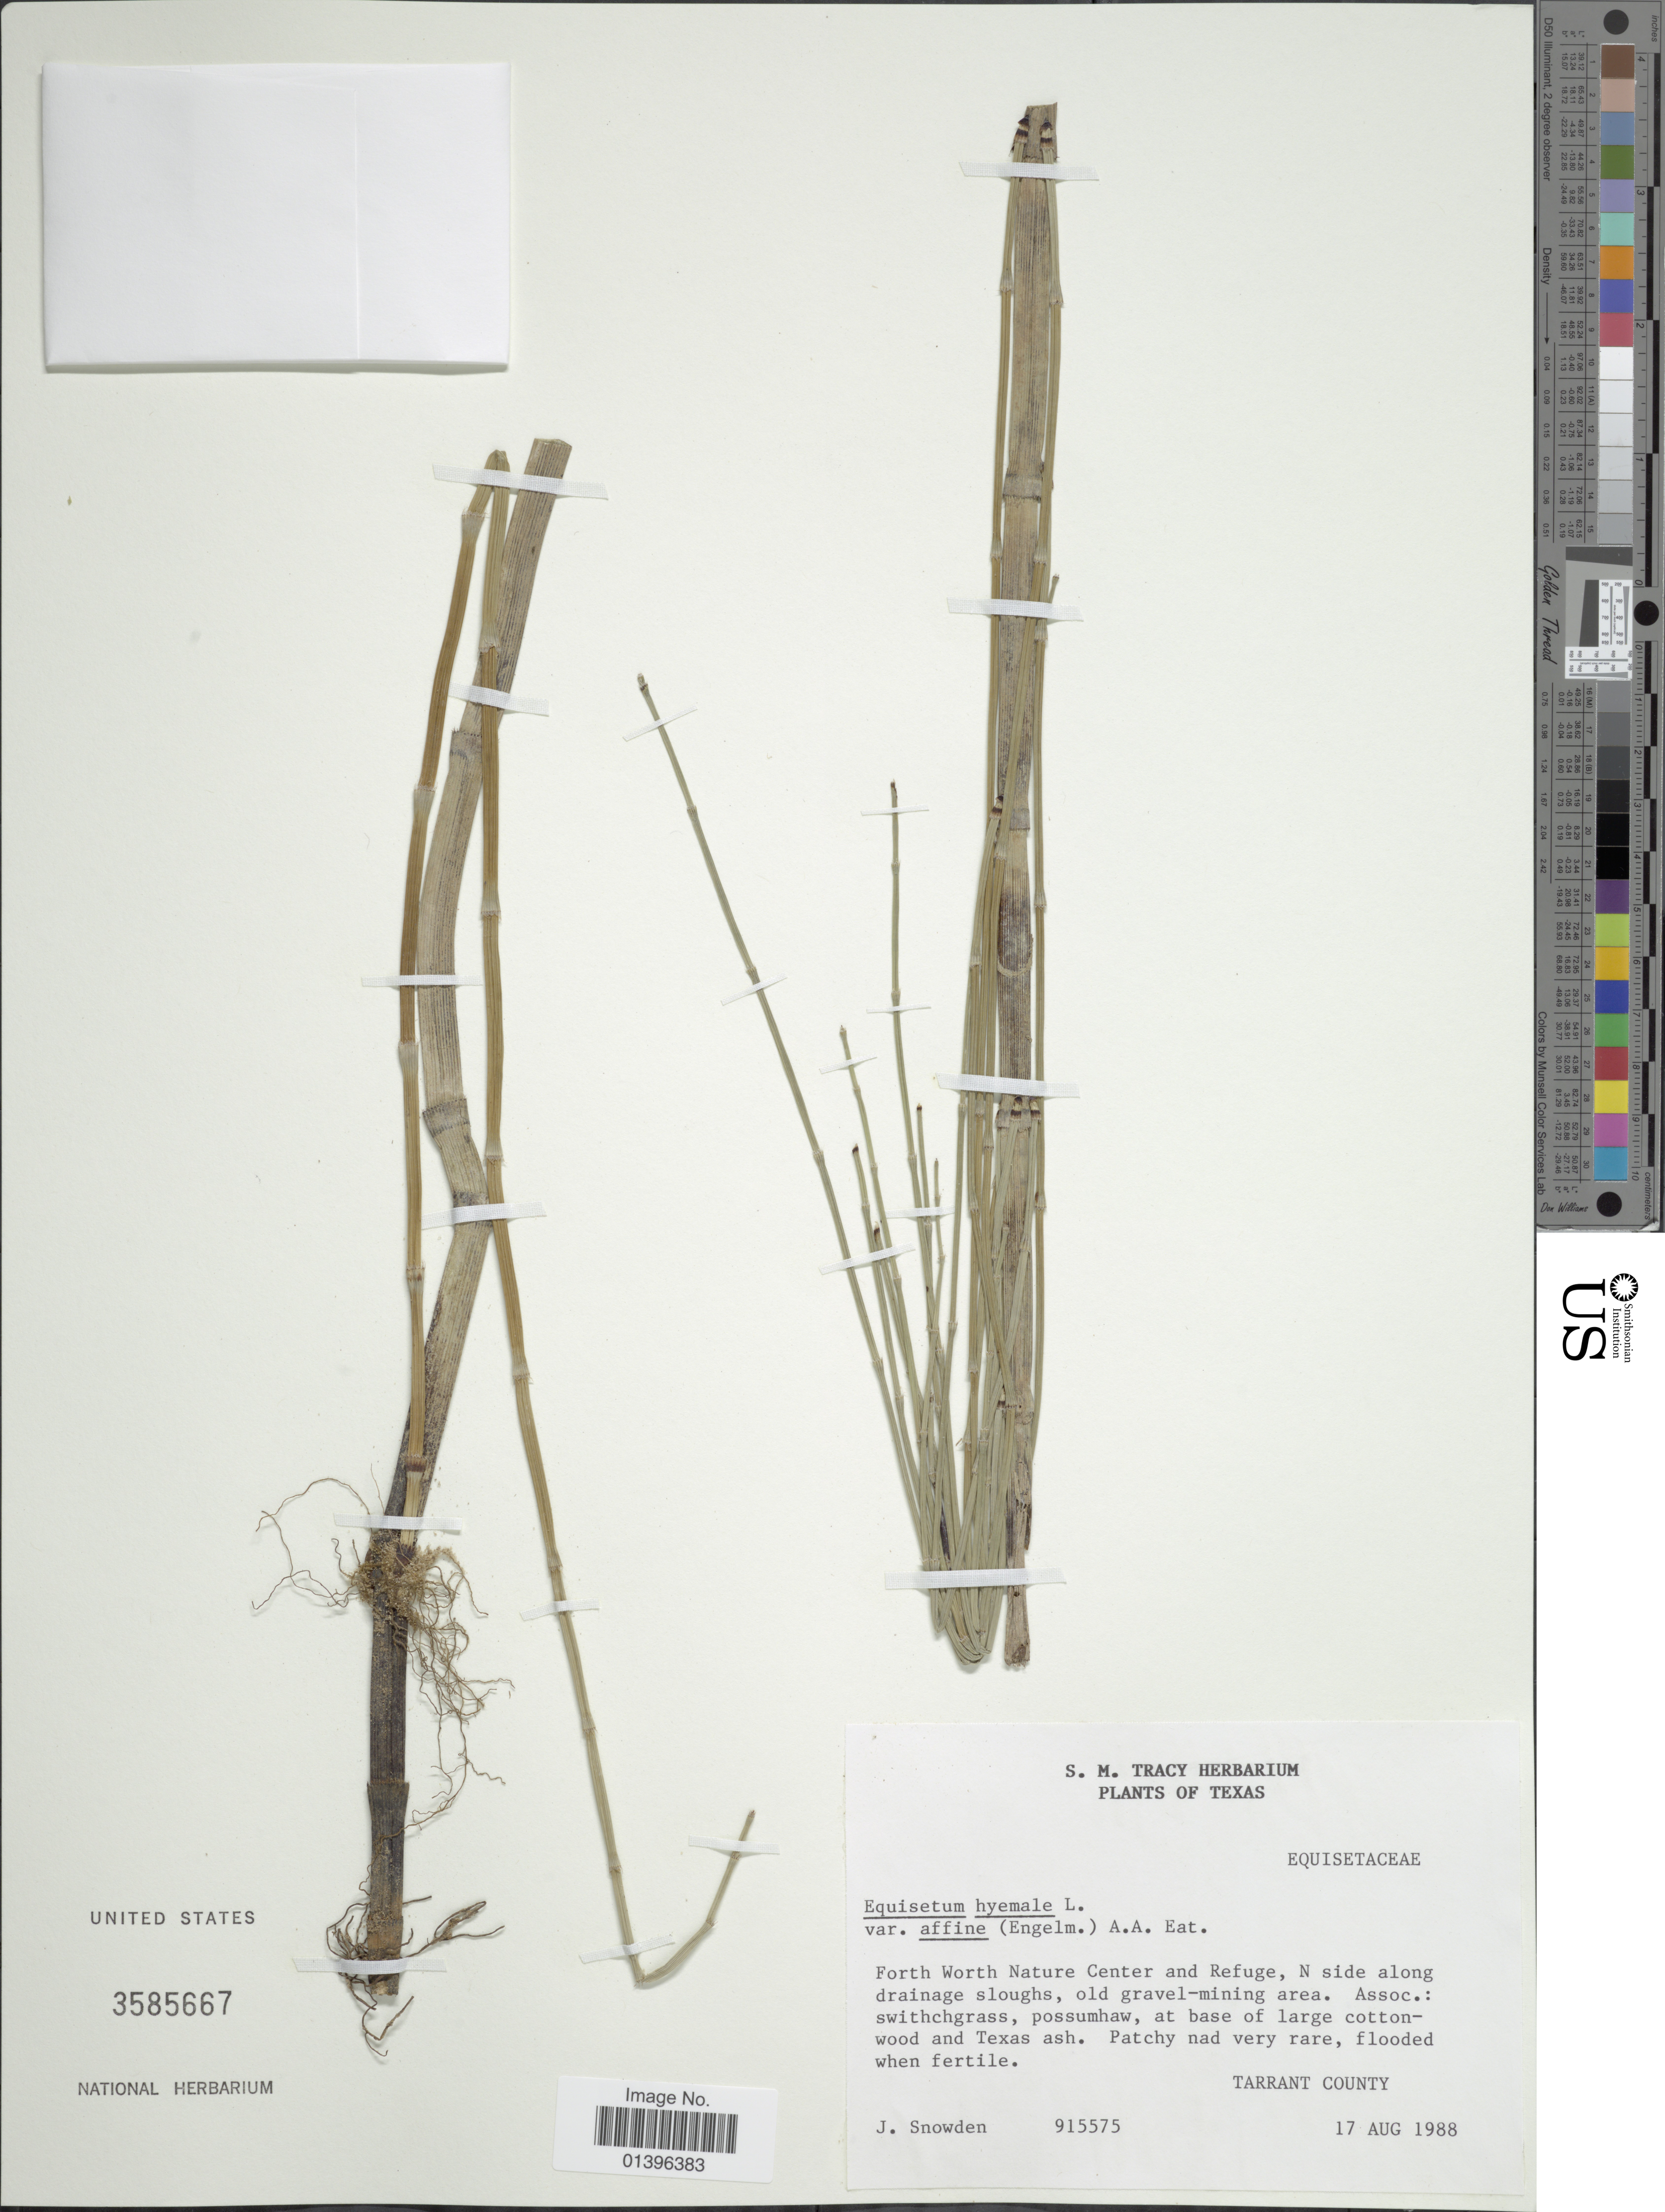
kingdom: Plantae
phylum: Tracheophyta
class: Polypodiopsida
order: Equisetales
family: Equisetaceae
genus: Equisetum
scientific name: Equisetum hyemale var. affine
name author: (Engelm.) A.A. Eaton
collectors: J. Snowden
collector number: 915575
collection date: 1988-08-17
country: United States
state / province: Texas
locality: Forth Worth Nature Center and Refuge, N side along drainage sloughs, old gravel-mining area. Tarrant County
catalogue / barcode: US 3585667